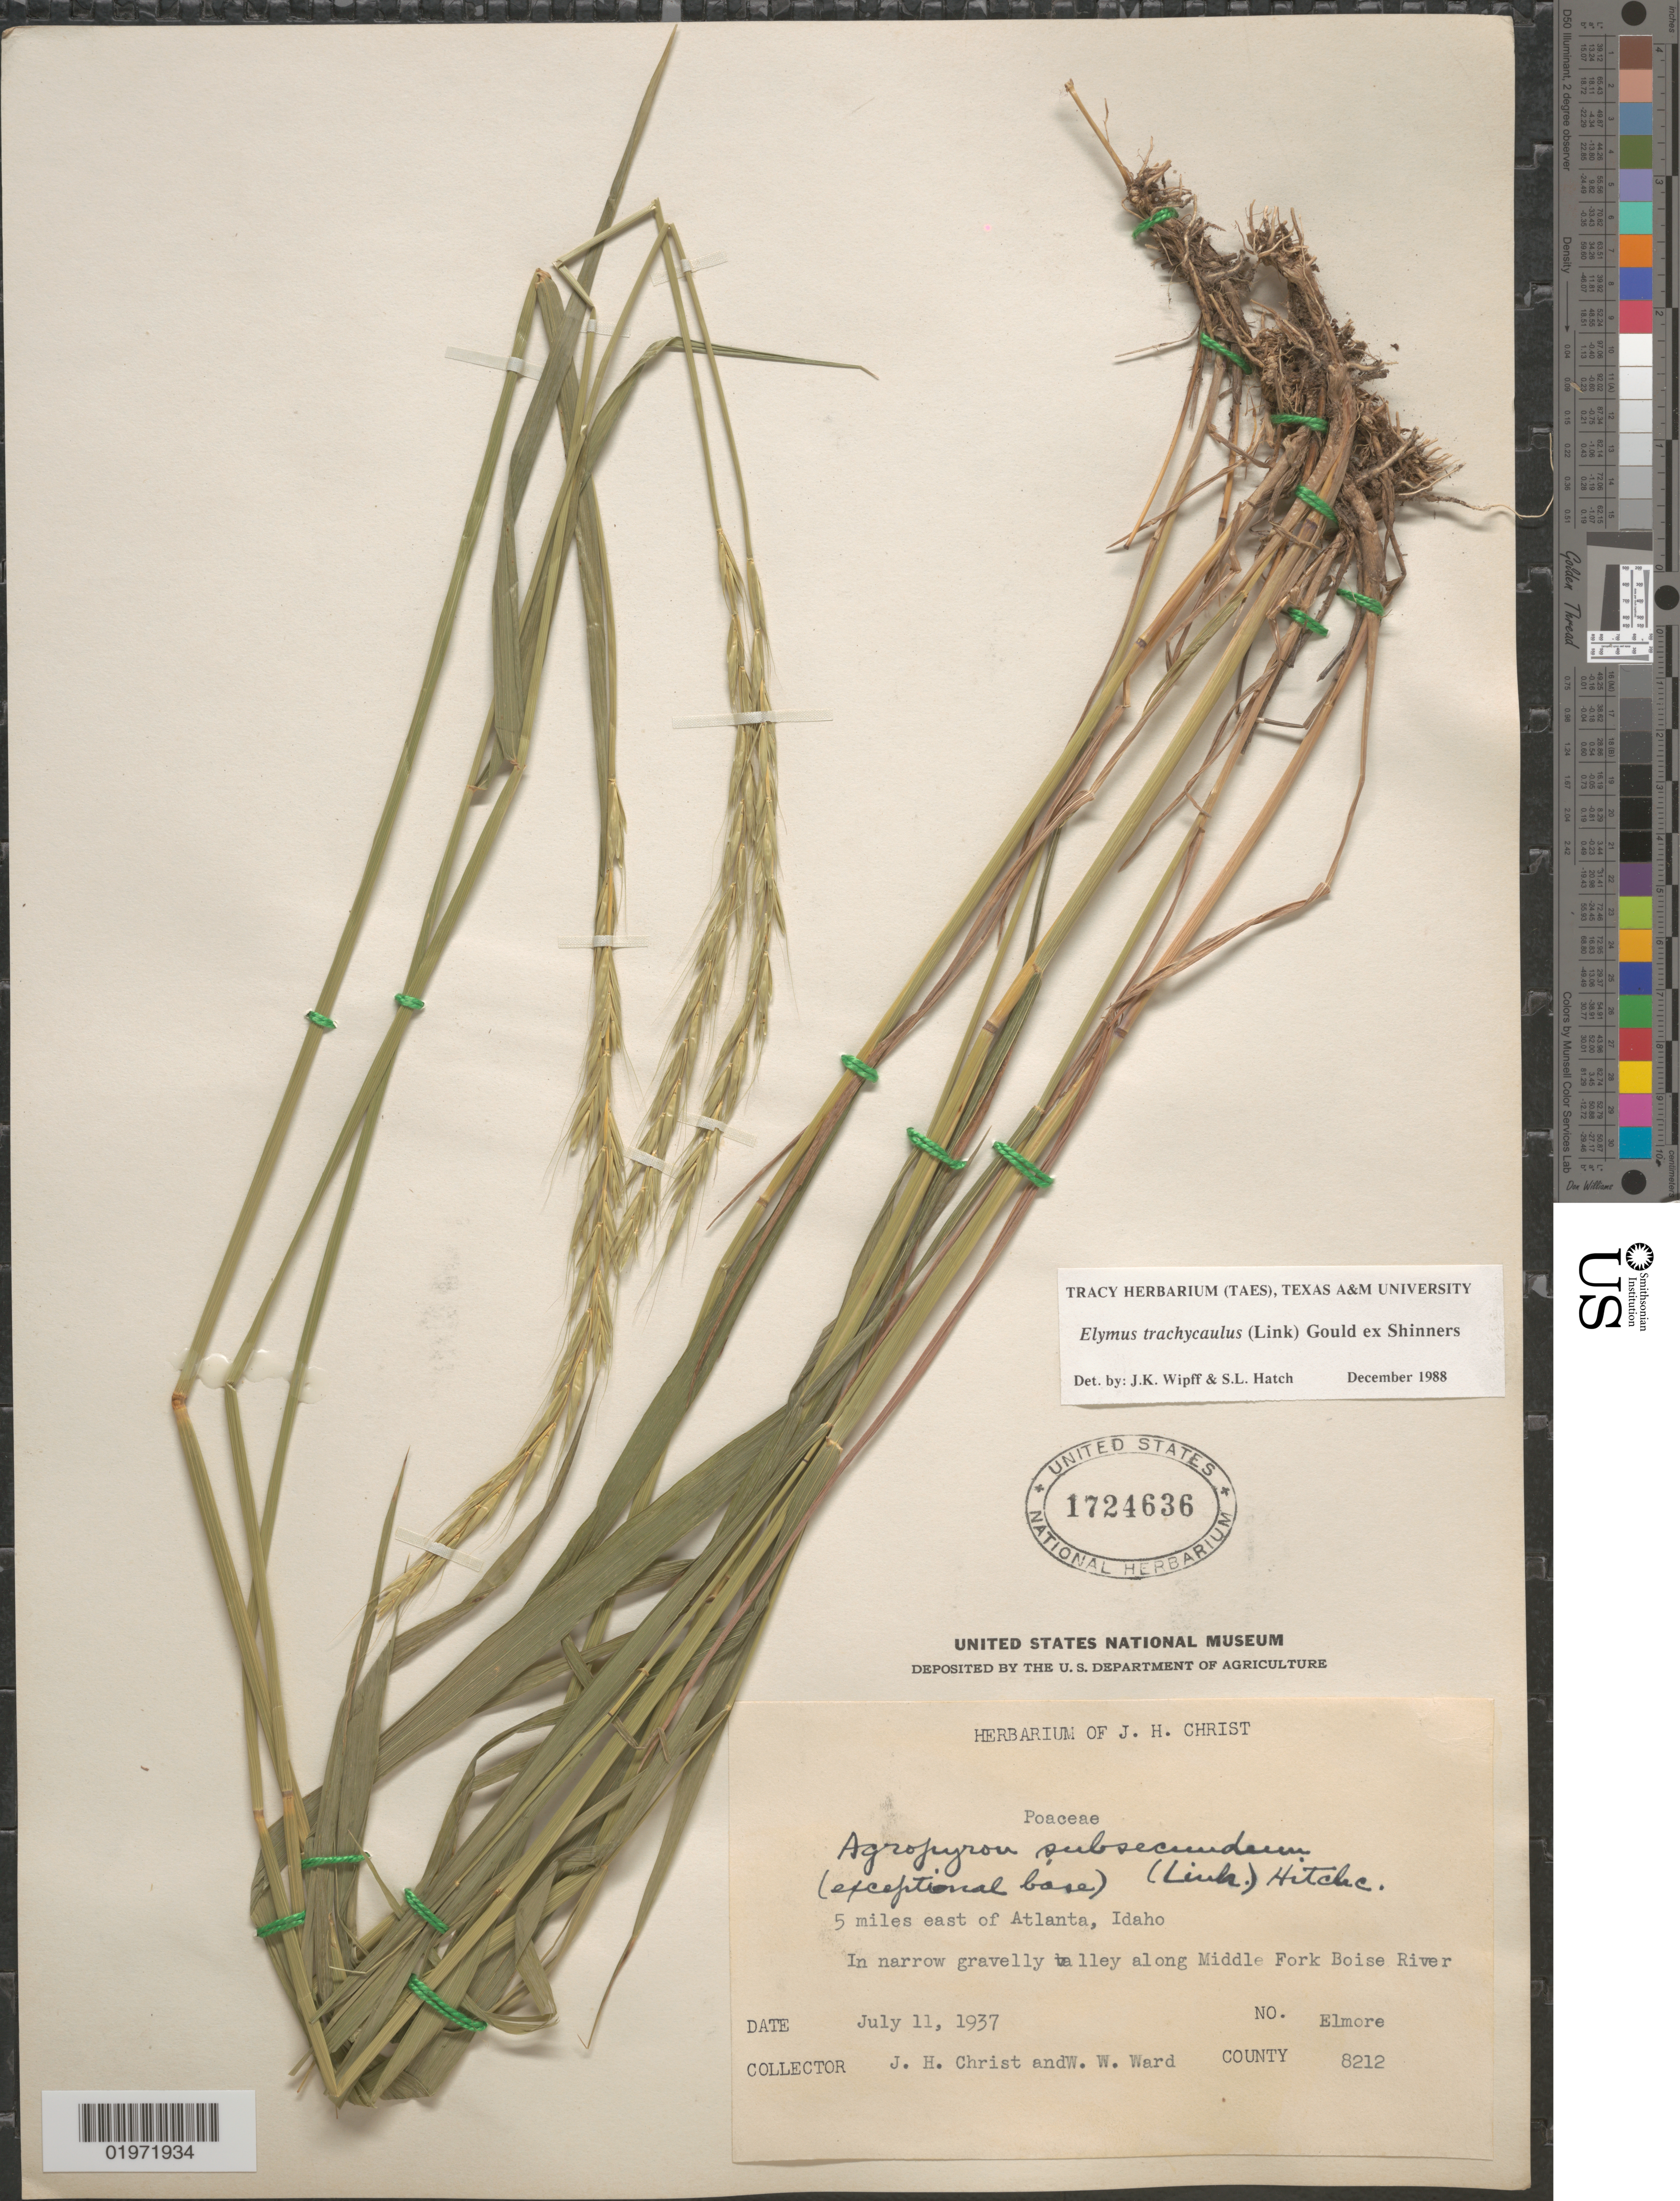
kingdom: Plantae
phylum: Tracheophyta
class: Liliopsida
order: Poales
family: Poaceae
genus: Elymus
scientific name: Elymus trachycaulus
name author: (Link) Gould ex Shinners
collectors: J. H. Christ & W. Ward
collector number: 8212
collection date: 1937-07-11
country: United States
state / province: Idaho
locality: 5 miles east of Atlanta. In narrow gravelly valley along Middle Fork Boise River. Elmore.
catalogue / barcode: US 1724636